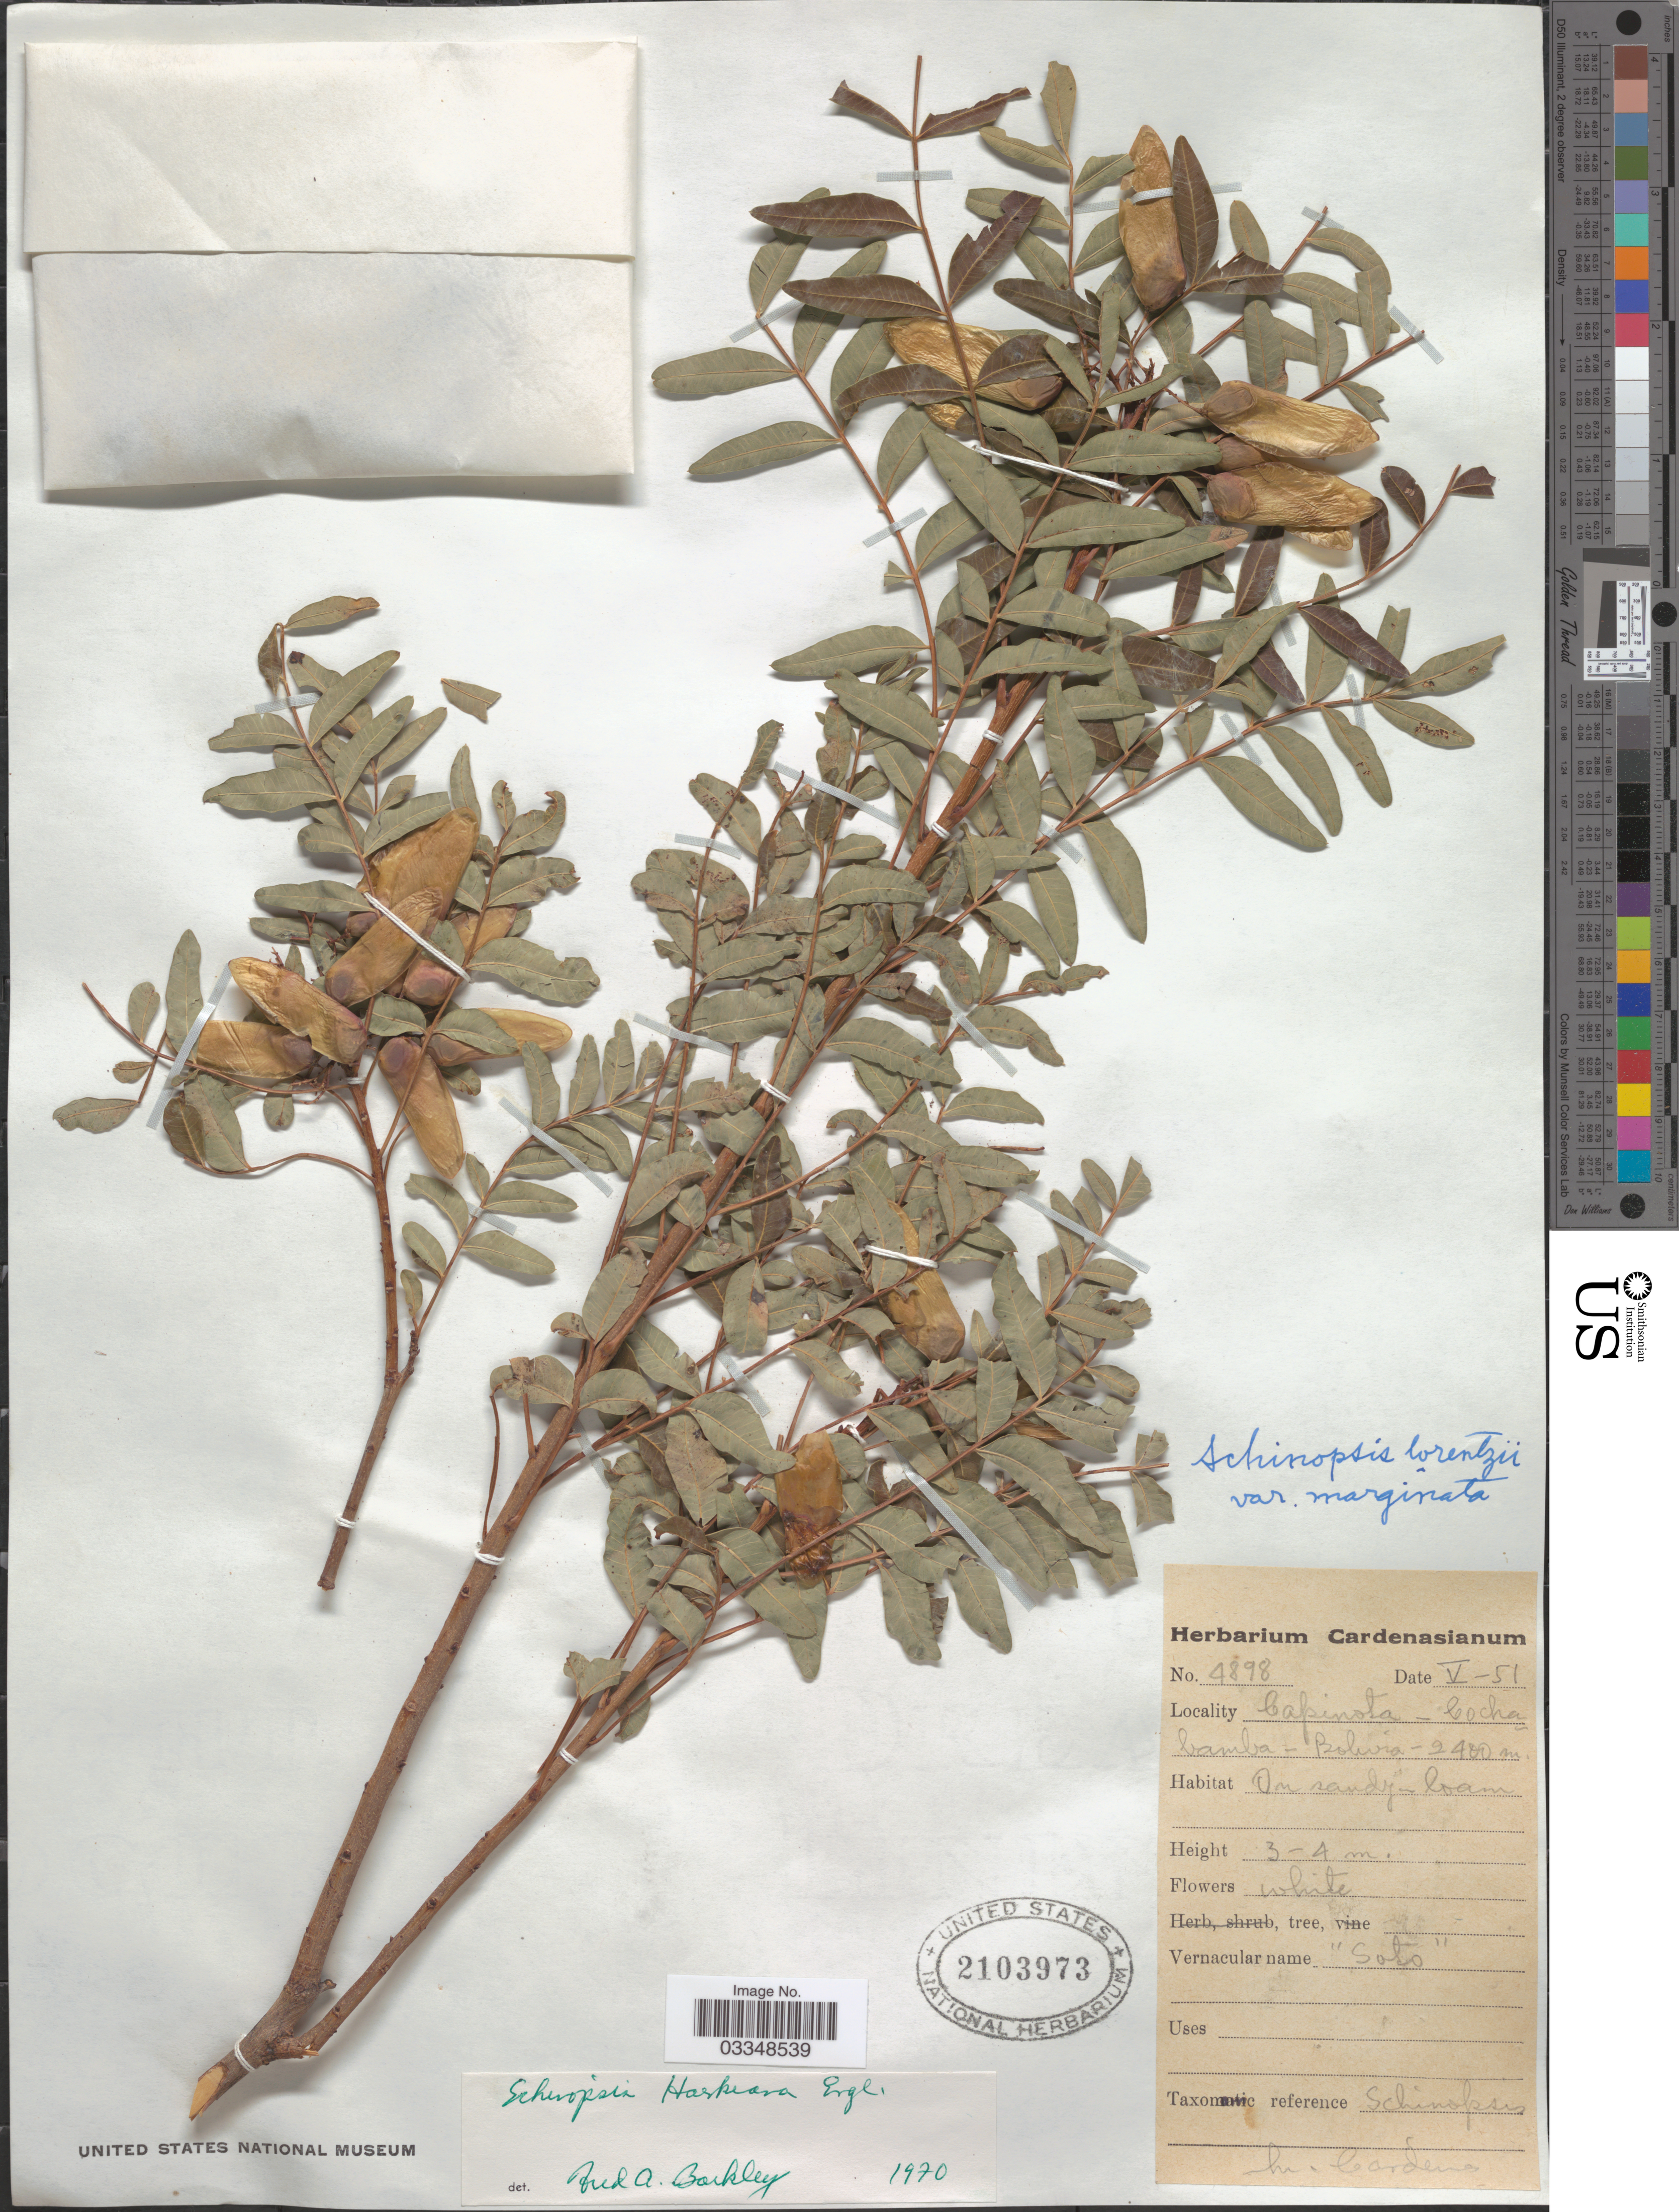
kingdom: Plantae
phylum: Tracheophyta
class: Magnoliopsida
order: Sapindales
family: Anacardiaceae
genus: Schinopsis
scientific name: Schinopsis haenkeana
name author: Engl.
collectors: M. Cárdenas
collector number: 4898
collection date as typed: Transcribed d/m/y: /5/51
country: Bolivia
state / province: Cochabamba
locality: Capinota.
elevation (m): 2400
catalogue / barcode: US 2103973